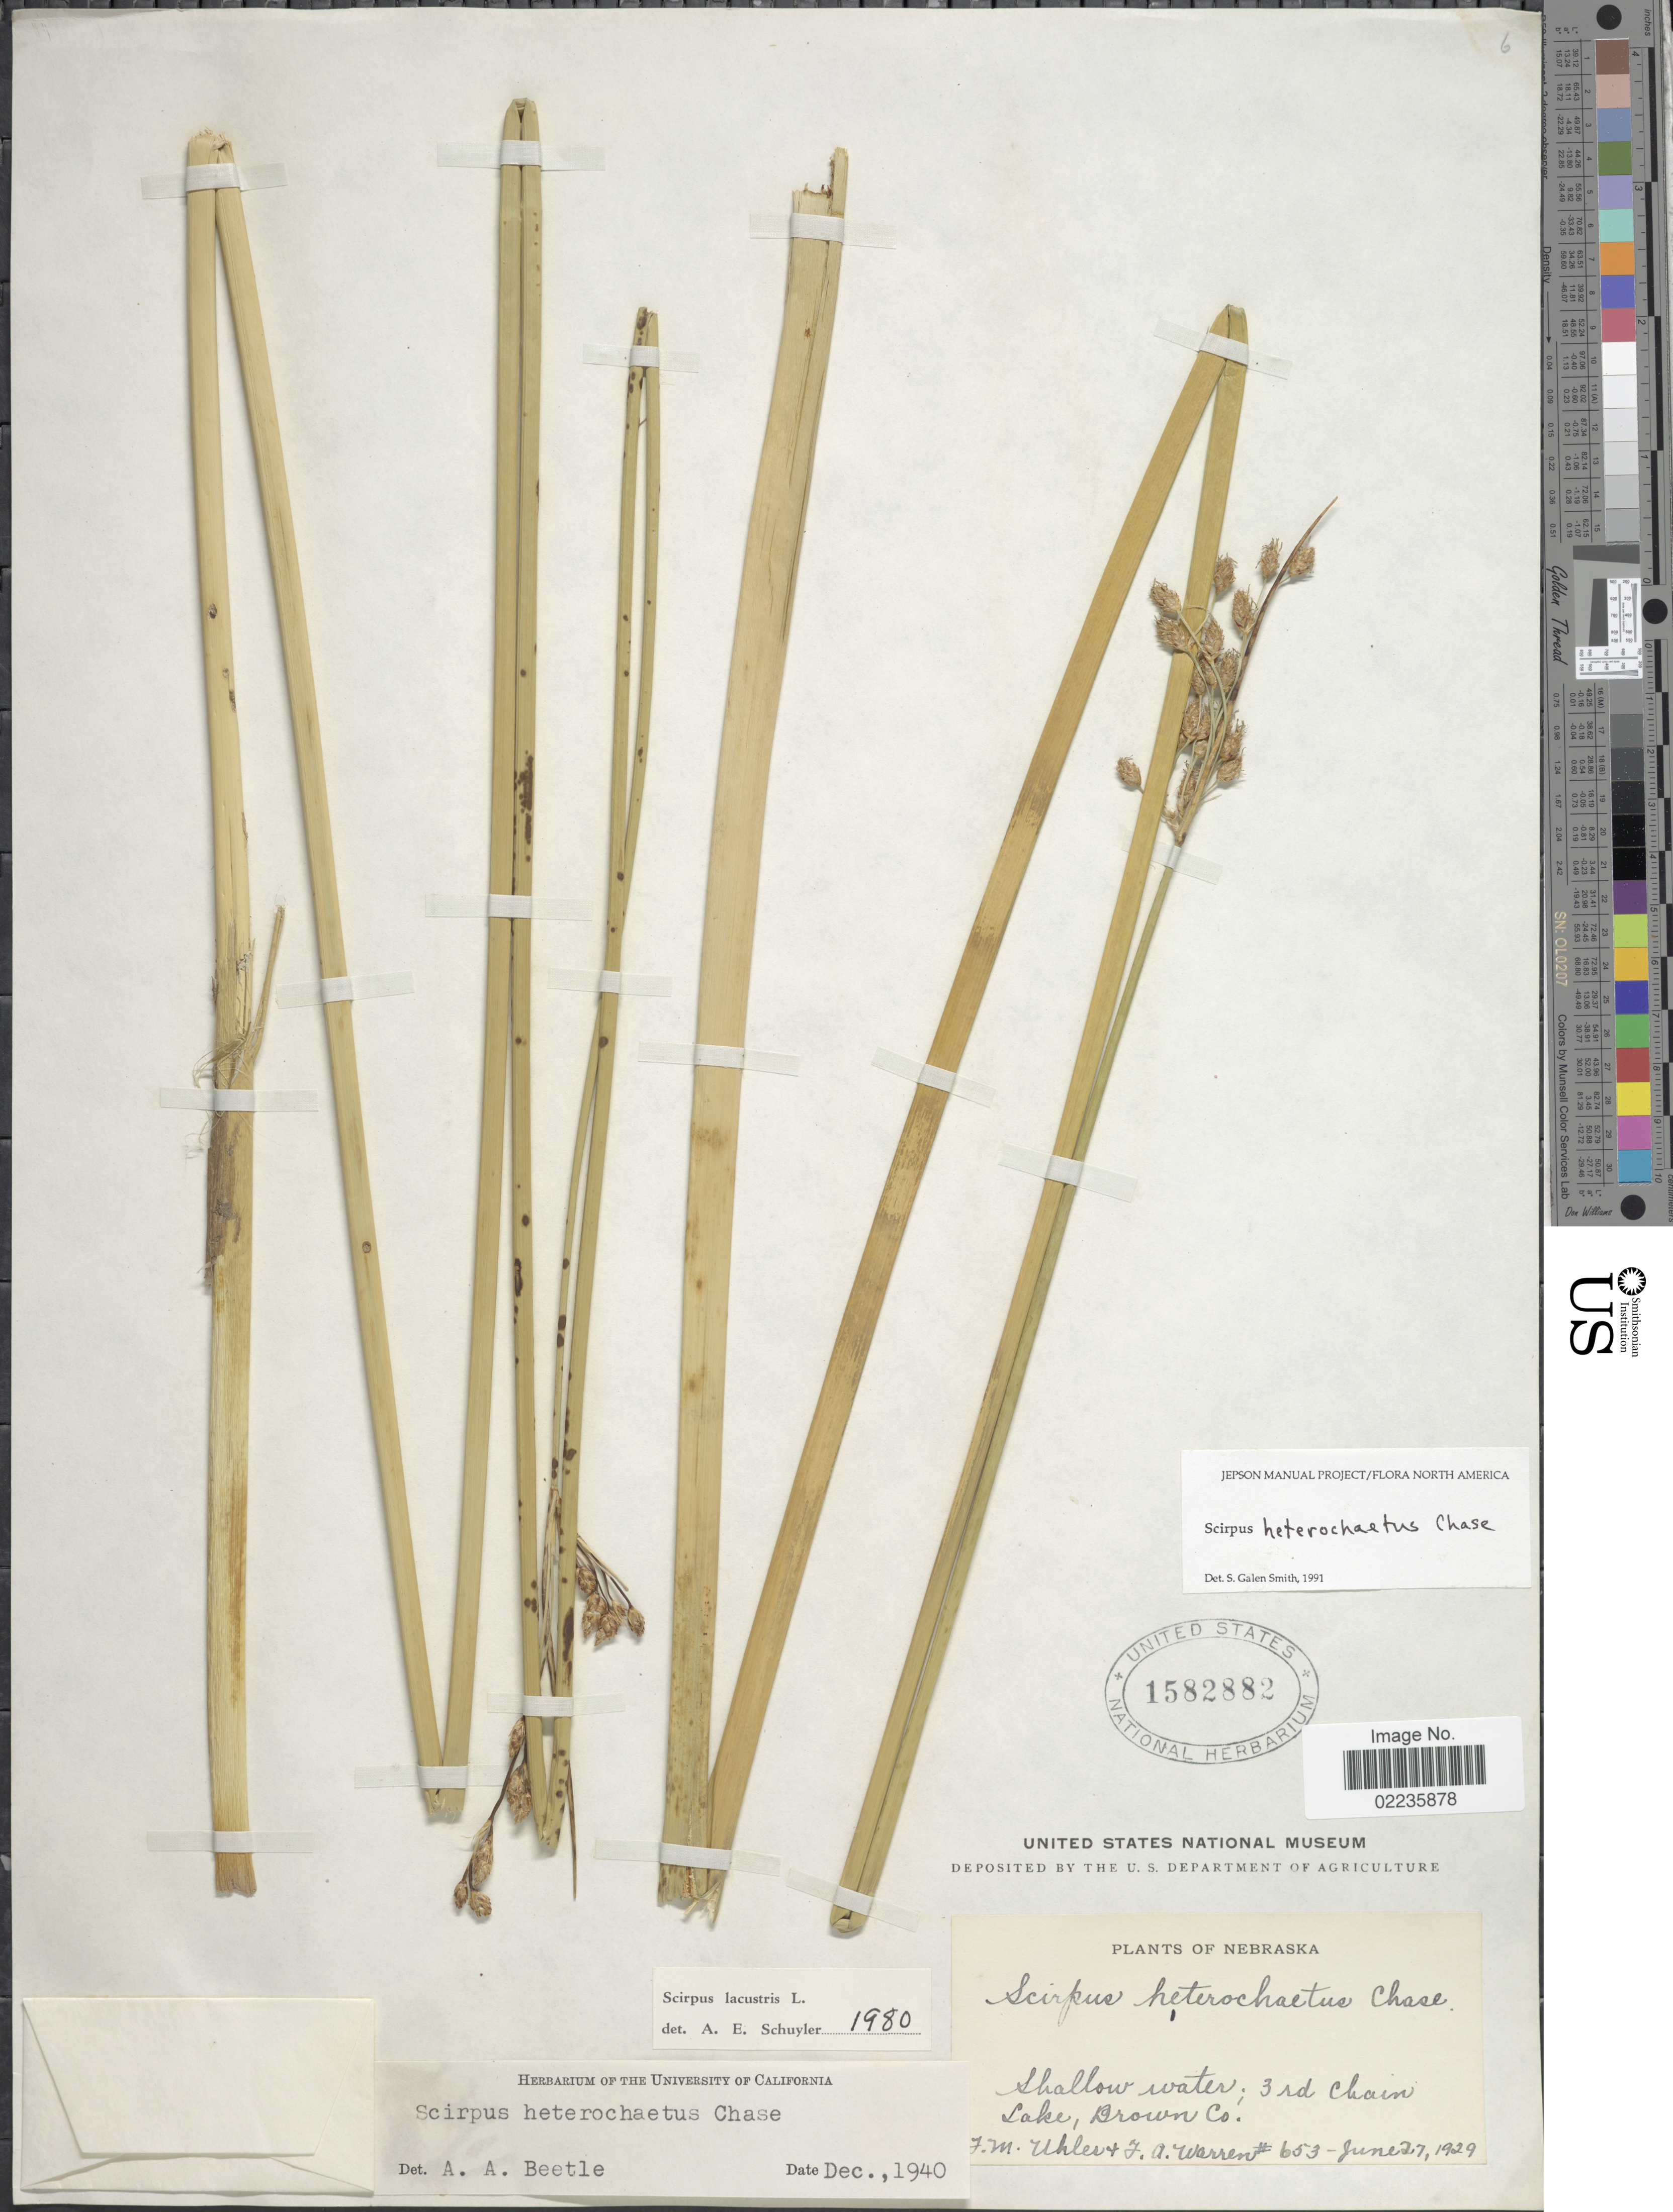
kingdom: Plantae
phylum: Tracheophyta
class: Liliopsida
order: Poales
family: Cyperaceae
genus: Schoenoplectus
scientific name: Schoenoplectus heterochaetus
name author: (Chase) Soják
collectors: F. M. Uhler & F. Warren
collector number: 653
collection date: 1929-06-27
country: United States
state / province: Nebraska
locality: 3rd chain Lake, Brown Co.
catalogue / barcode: US 1582882